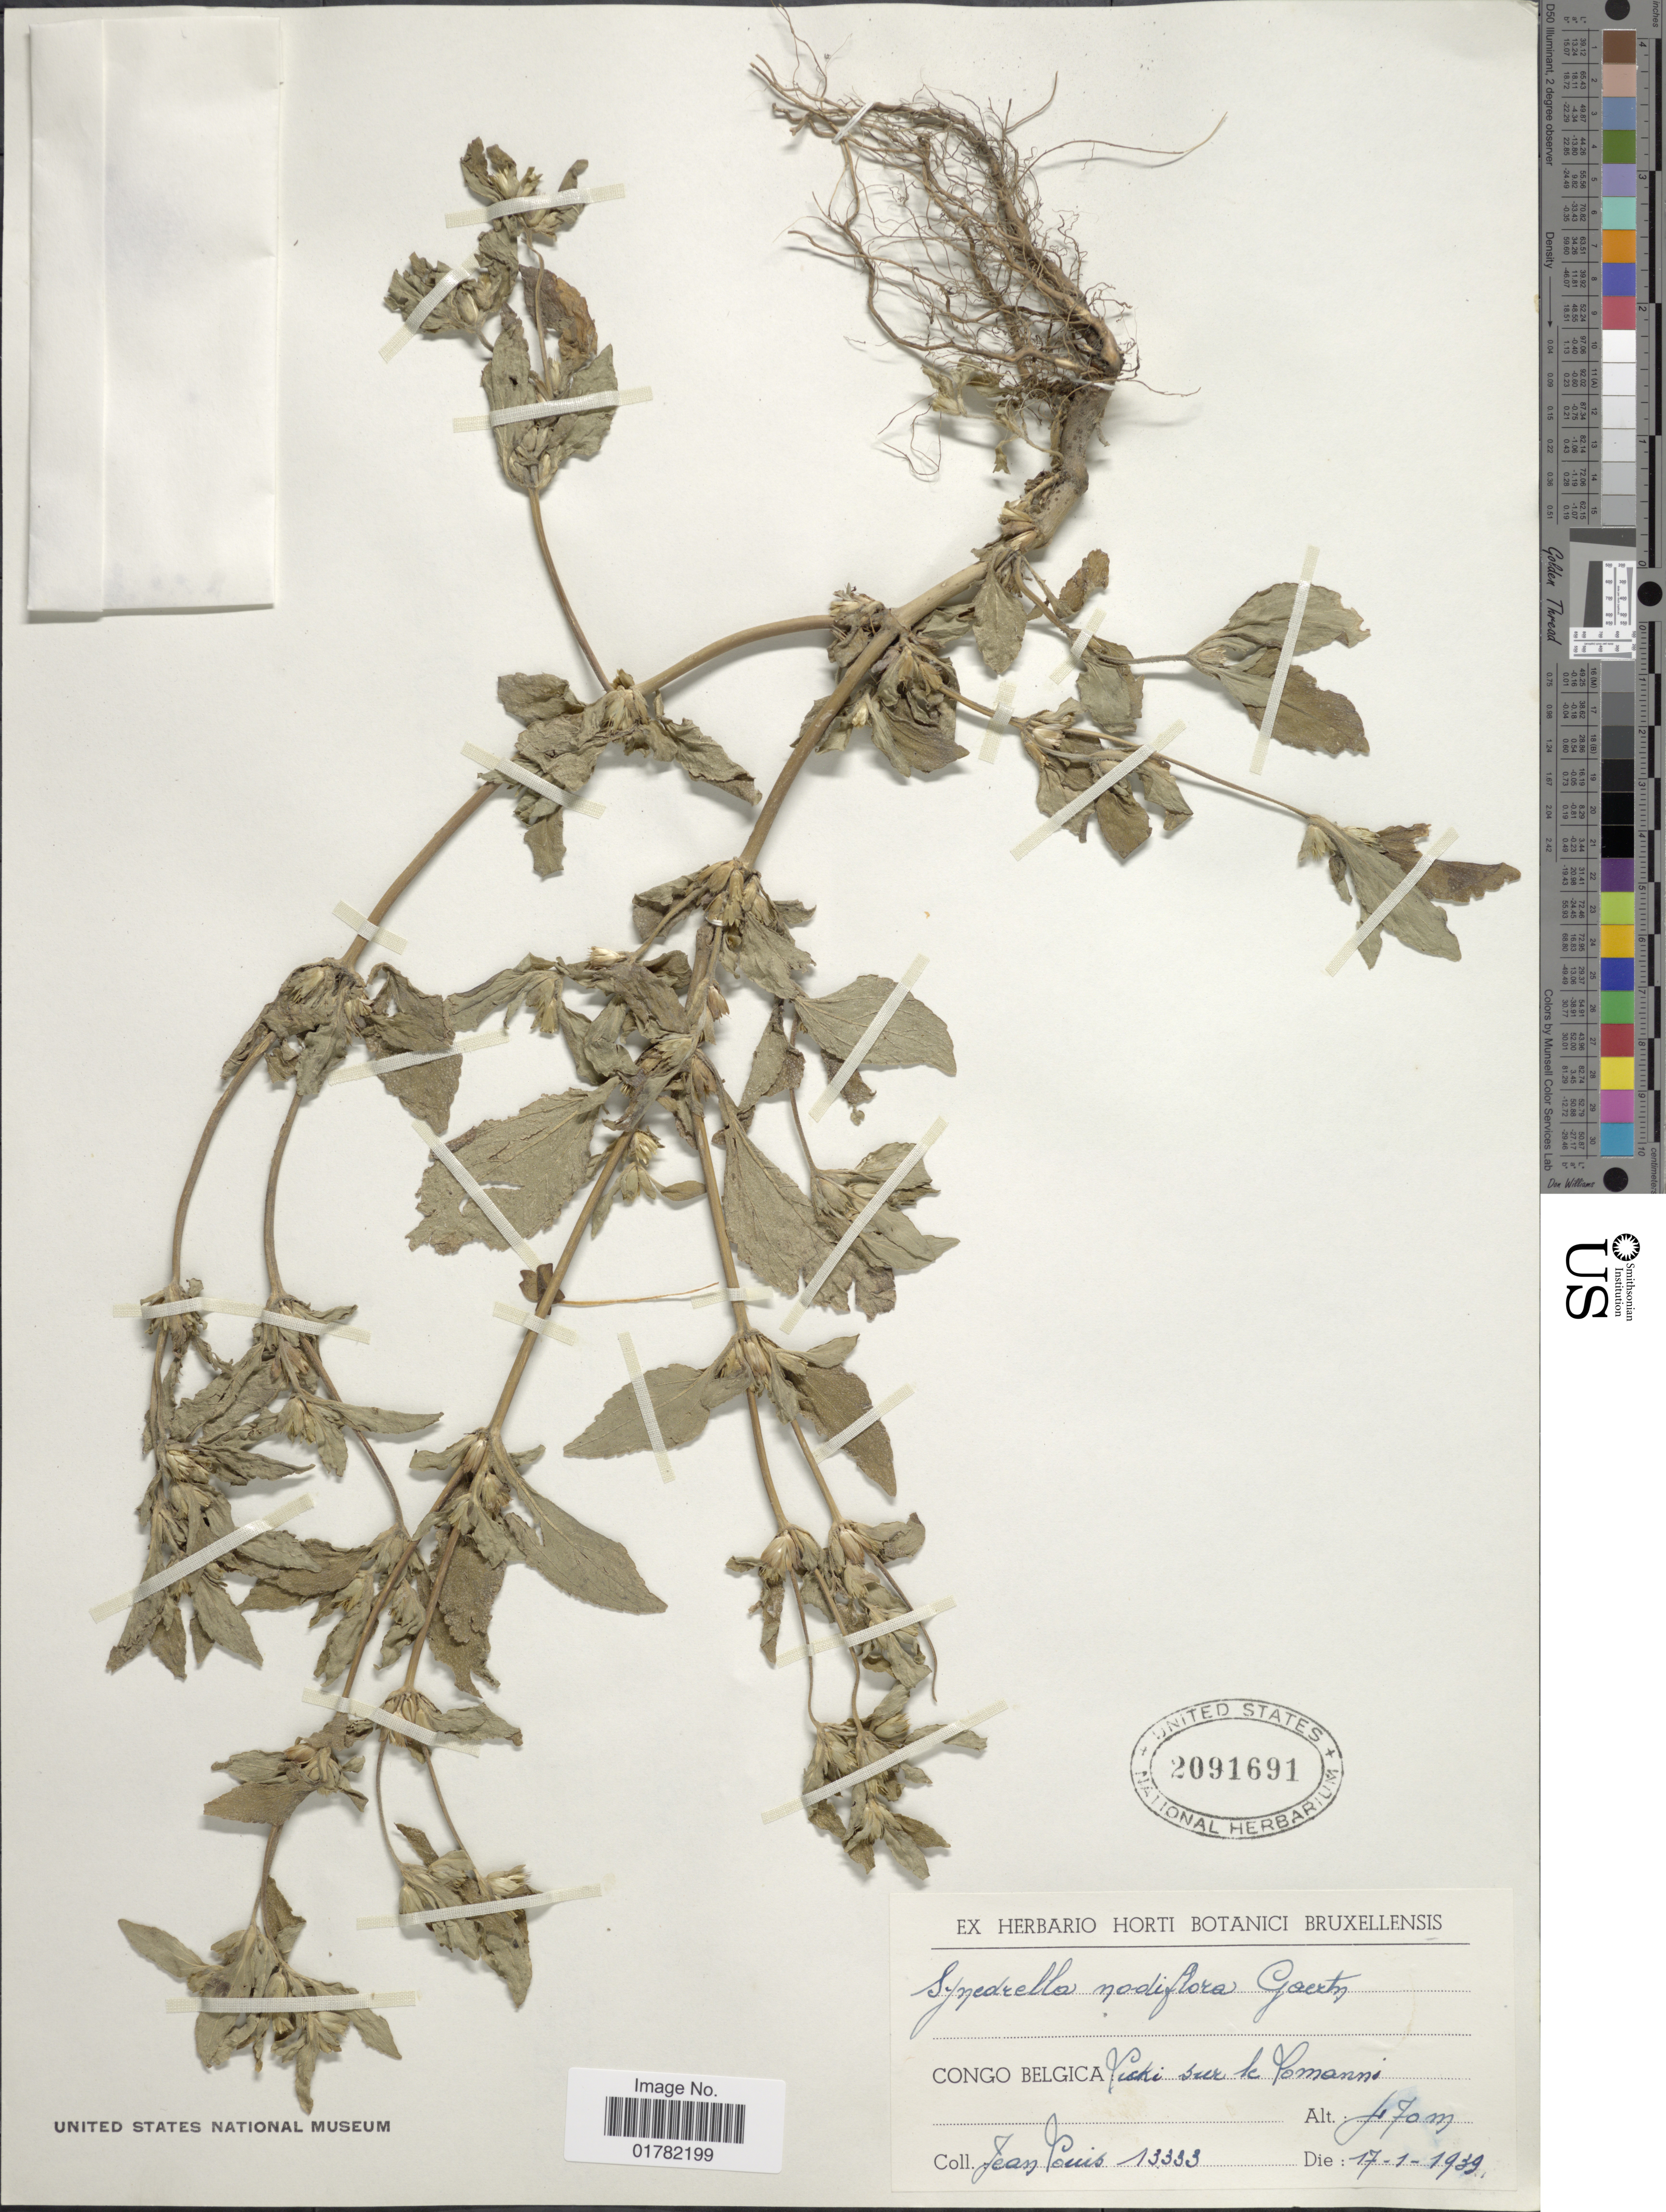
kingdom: Plantae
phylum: Tracheophyta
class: Magnoliopsida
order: Asterales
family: Asteraceae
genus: Synedrella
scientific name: Synedrella nodiflora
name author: (L.) Gaertn.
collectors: J. Louis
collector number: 13333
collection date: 1939-01-17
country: Congo, Democratic Republic of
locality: Vicki sur le Lomanni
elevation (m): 470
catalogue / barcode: US 2091691